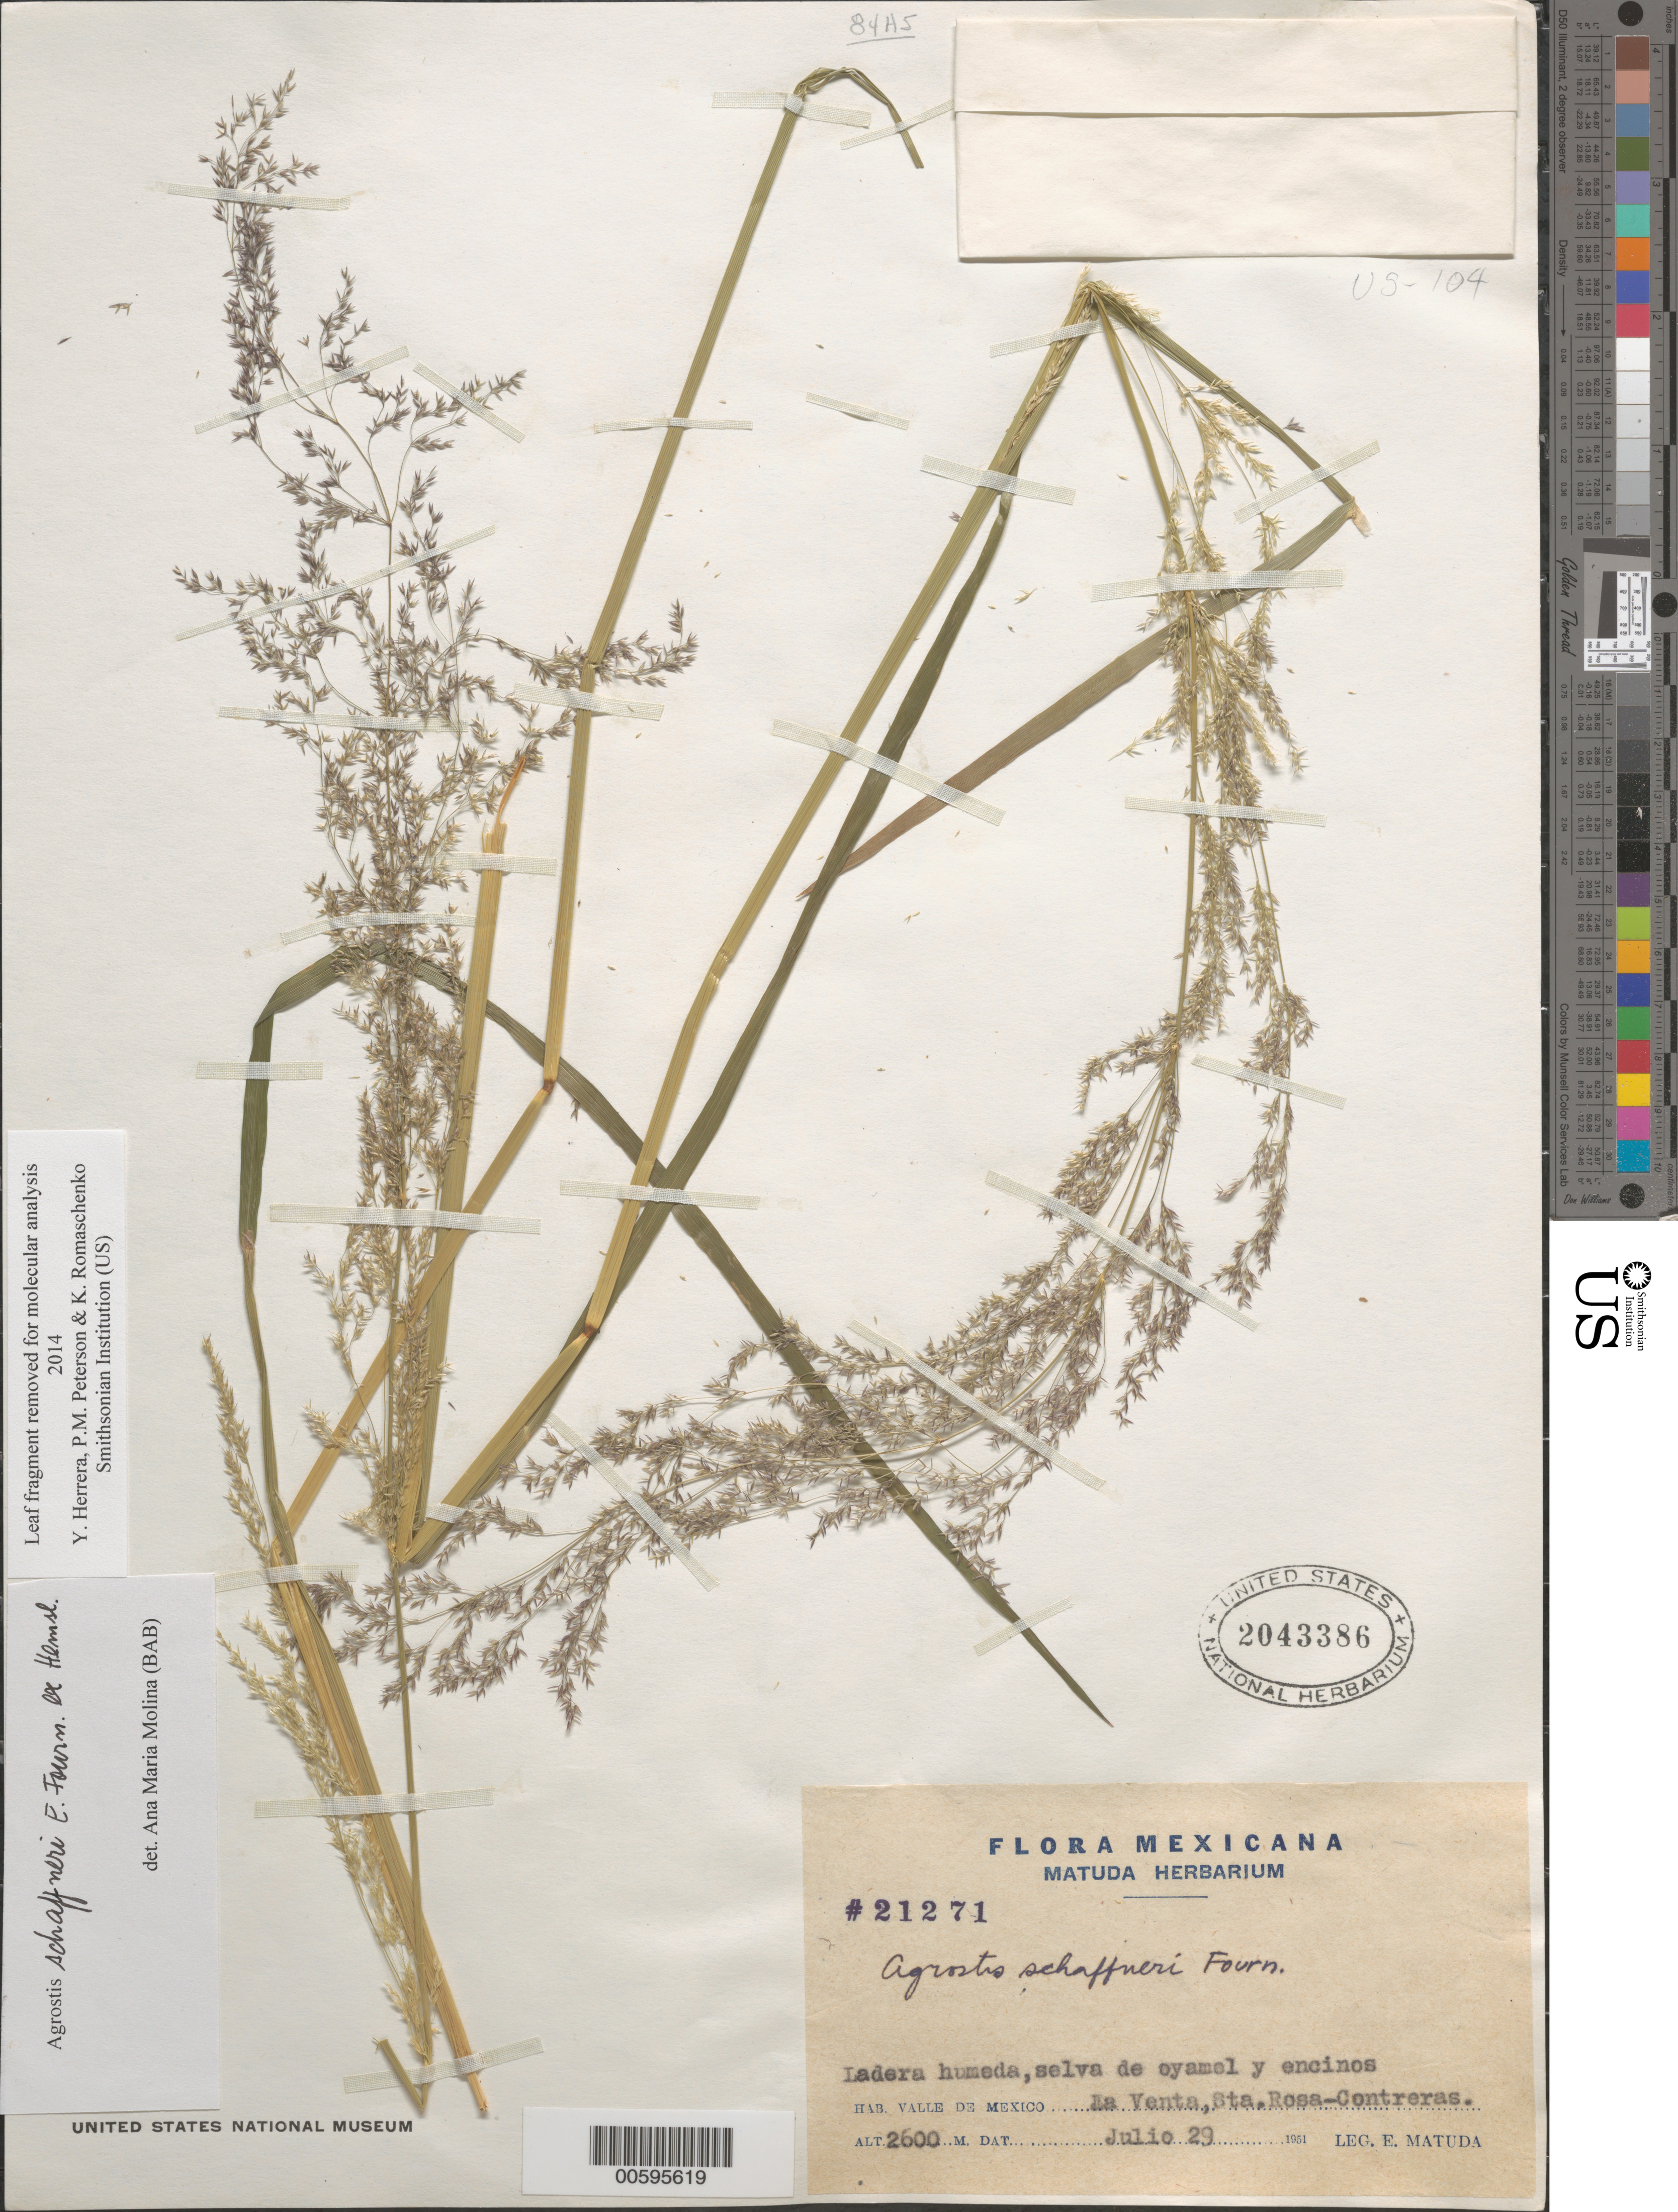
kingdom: Plantae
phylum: Tracheophyta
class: Liliopsida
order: Poales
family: Poaceae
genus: Agrostis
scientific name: Agrostis schaffneri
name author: E. Fourn.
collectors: E. Matuda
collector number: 21271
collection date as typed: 29 Jul 1951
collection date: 1951-07-29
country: Mexico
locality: Ladera humeda, selva de oyamel y encinos Hab. Valle De Mexico La Venta, Sta. Rosa-Contreras.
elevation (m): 2600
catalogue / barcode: US 2043386